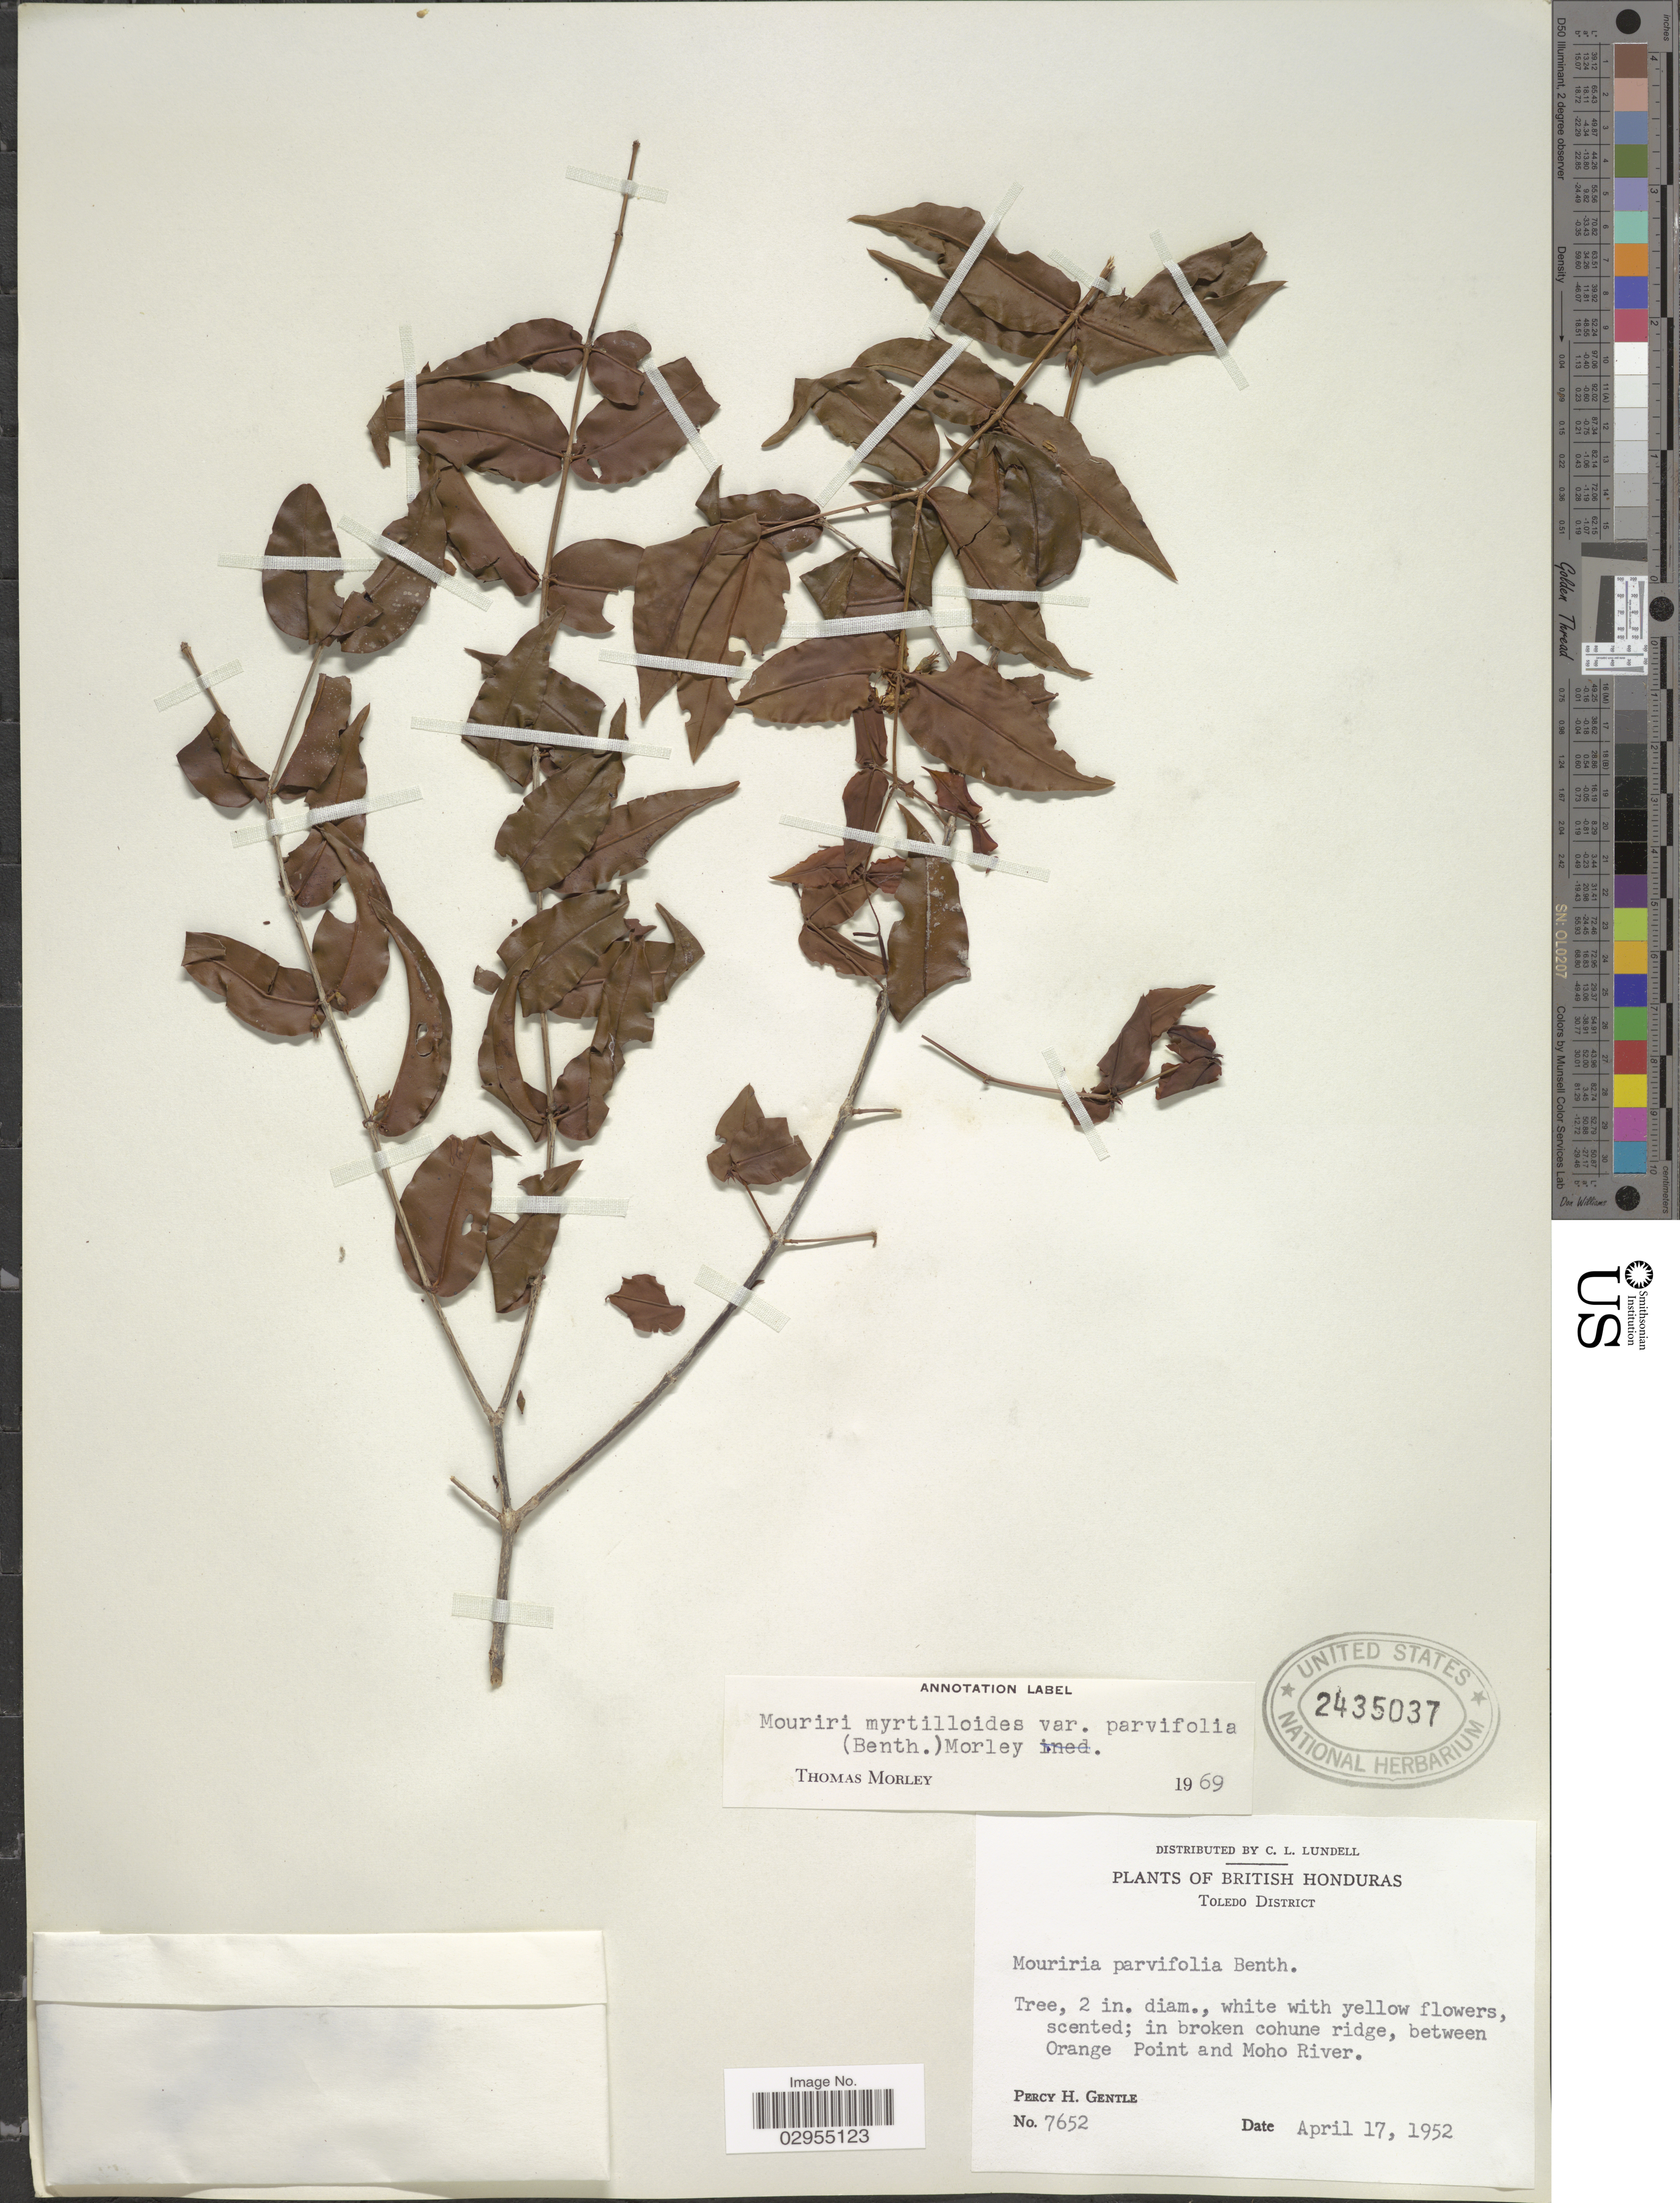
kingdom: Plantae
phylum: Tracheophyta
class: Magnoliopsida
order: Myrtales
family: Melastomataceae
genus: Mouriri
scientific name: Mouriri parvifolia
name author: Benth.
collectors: P. H. Gentle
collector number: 7652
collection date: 1952-04-17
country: Belize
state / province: Toledo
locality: British Honduras. Toledo District. in broken cohune ridge, between Orange Point and Moho River.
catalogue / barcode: US 2435037